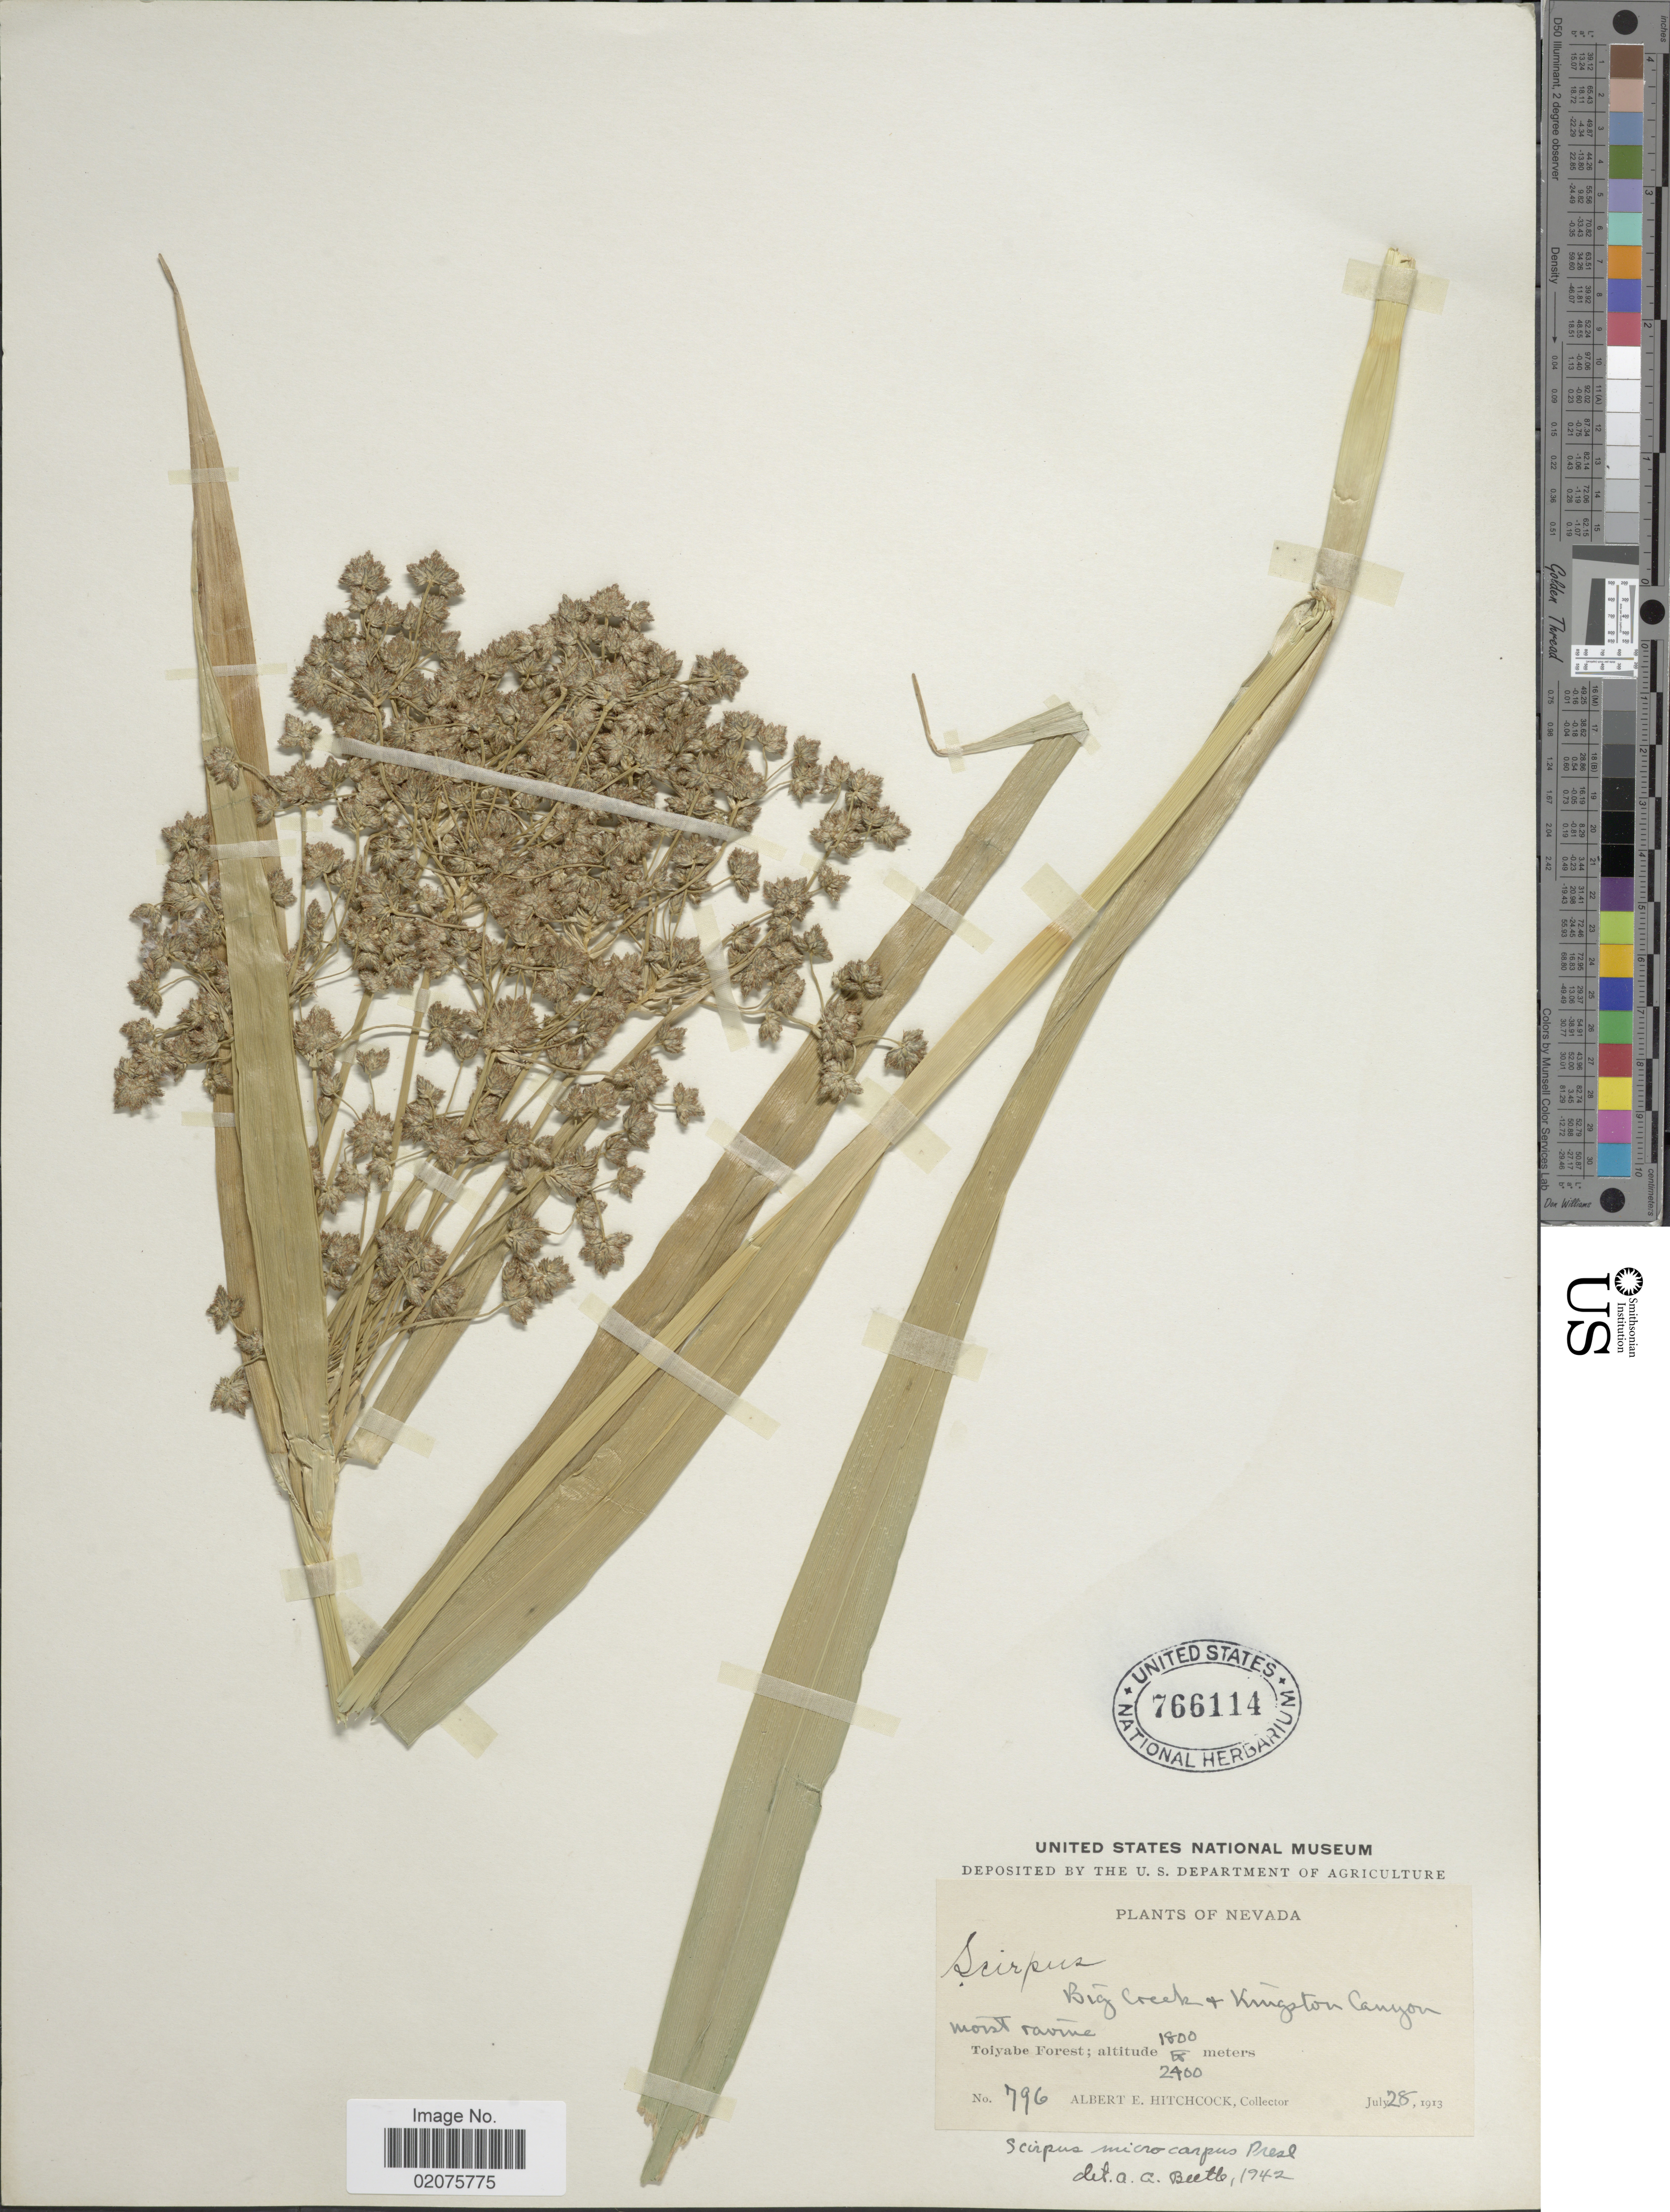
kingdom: Plantae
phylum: Tracheophyta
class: Liliopsida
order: Poales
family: Cyperaceae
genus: Scirpus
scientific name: Scirpus microcarpus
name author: J. Presl & C. Presl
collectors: A. Hitchcock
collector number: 796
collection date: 1913-07-28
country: United States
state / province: Nevada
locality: Big Creek + Kingston Canyon. Toiyabe Forest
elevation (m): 1800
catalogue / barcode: US 766114